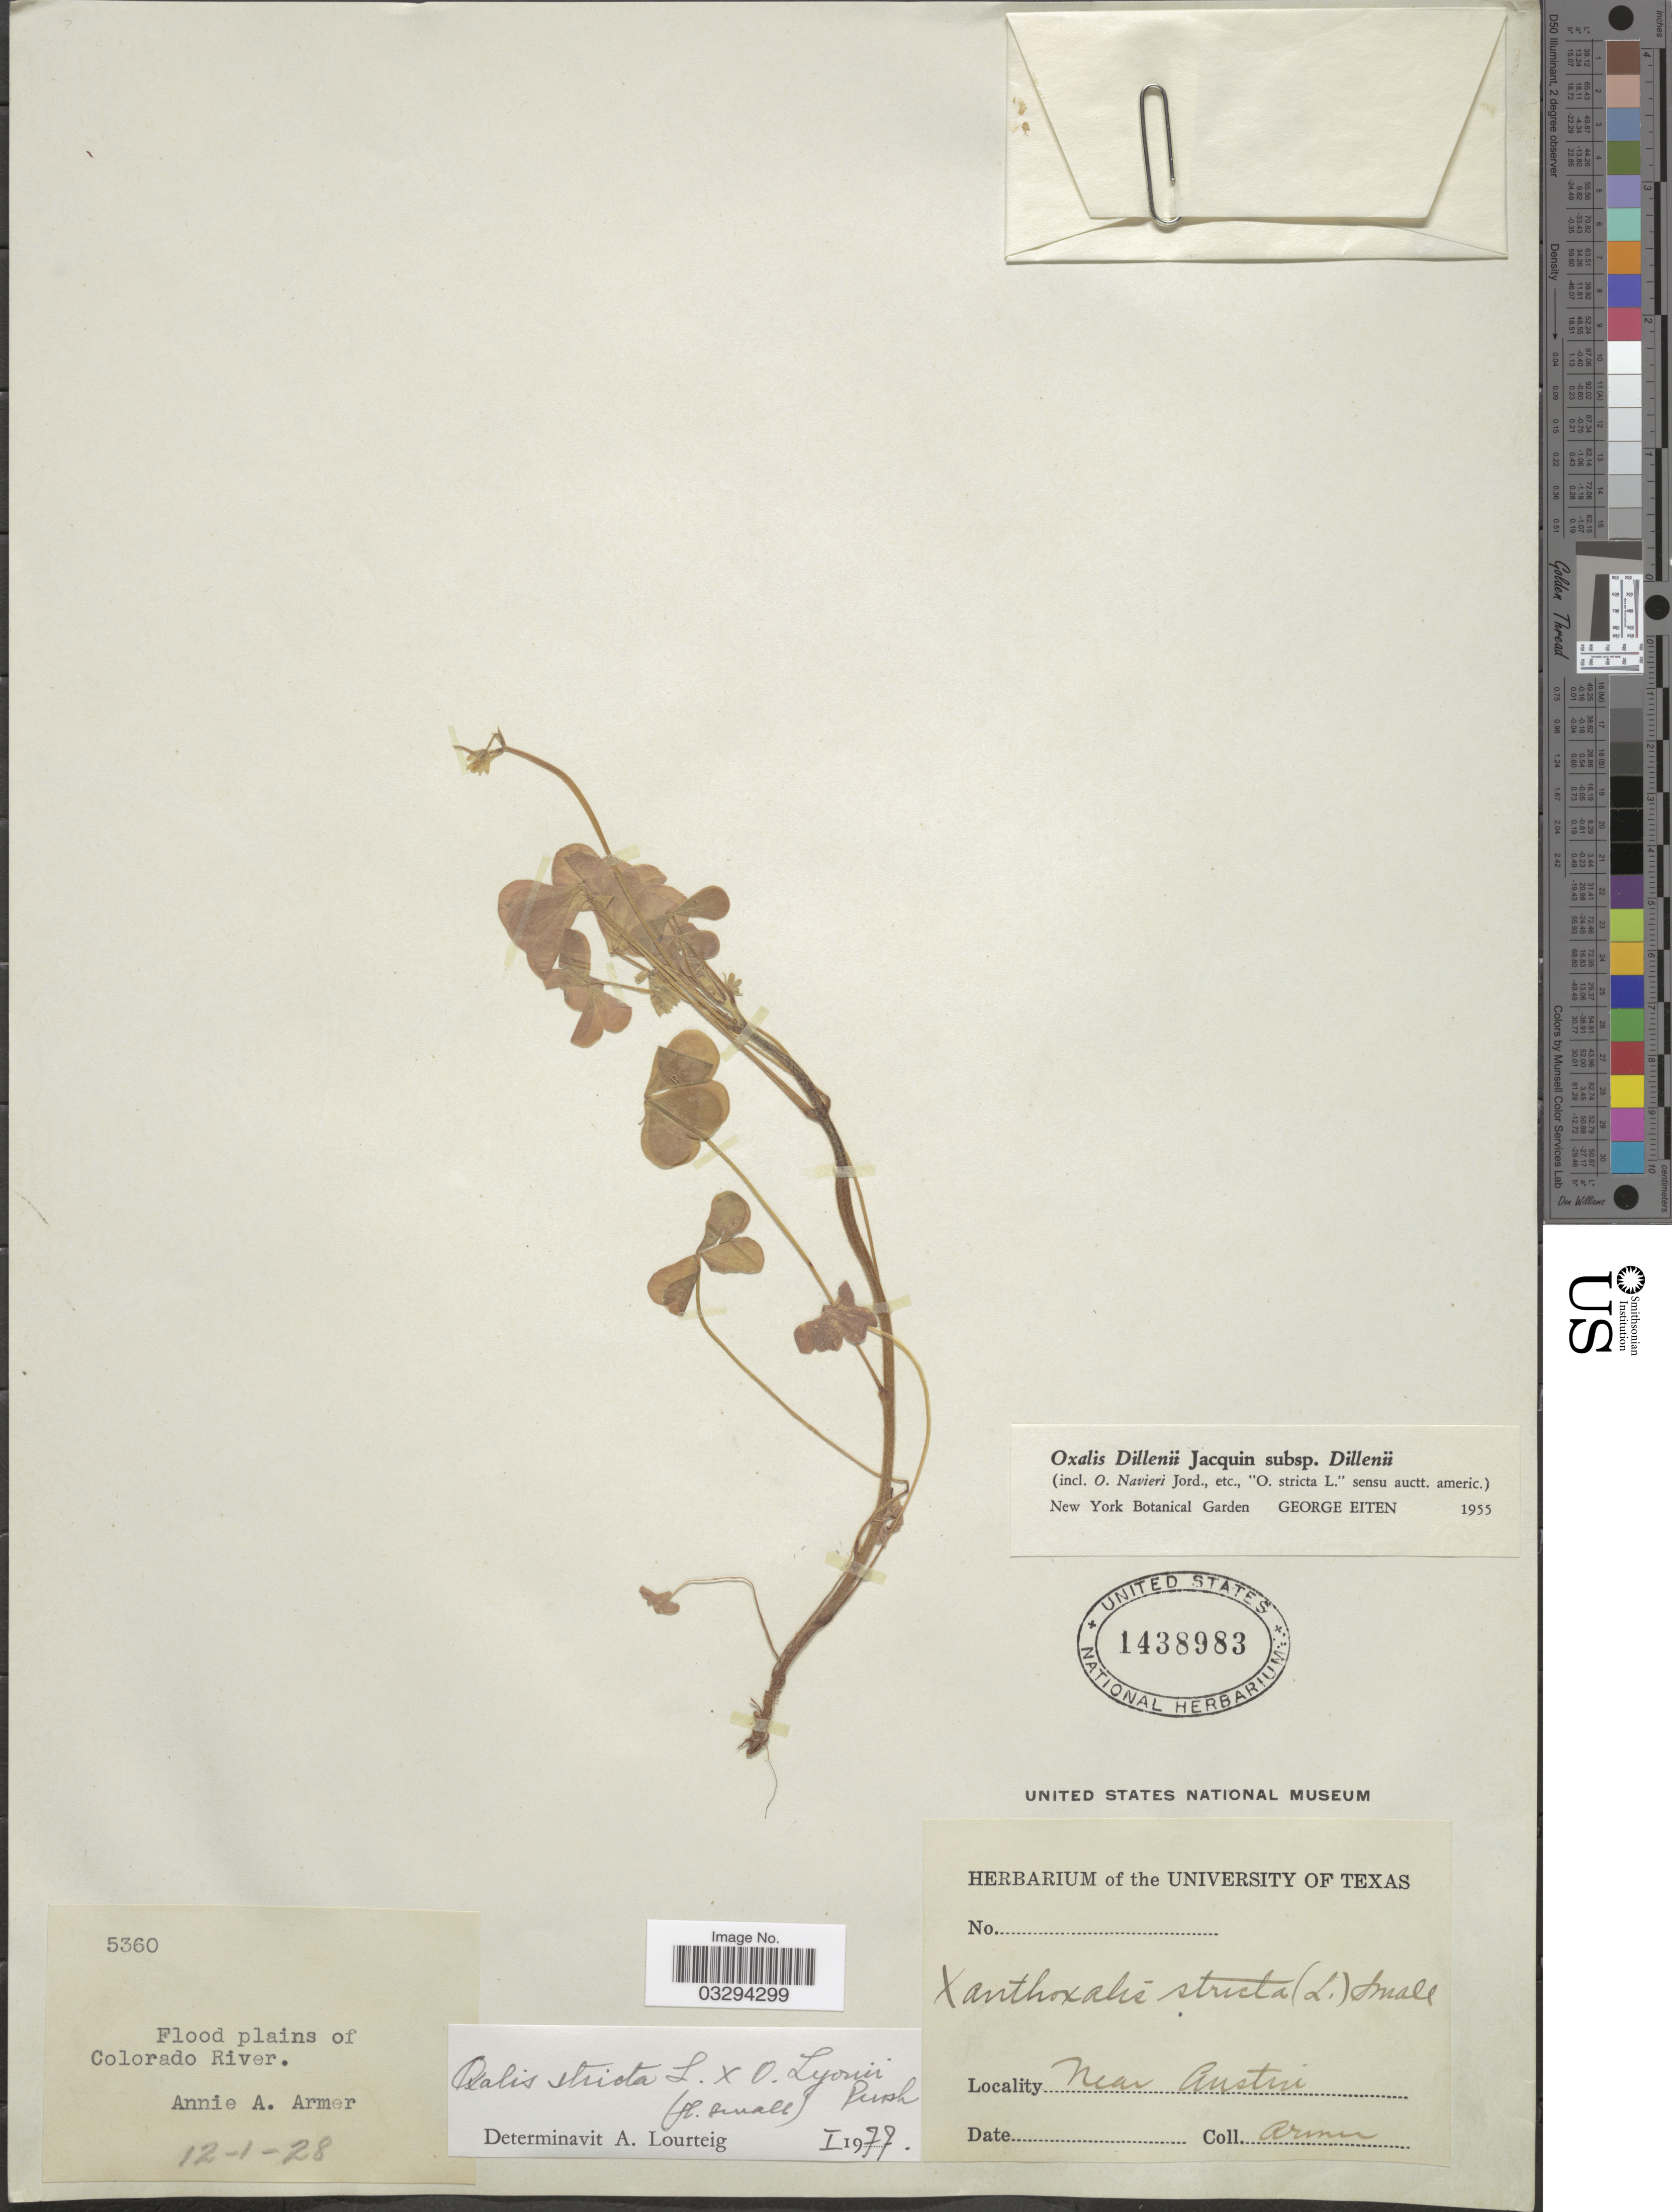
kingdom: Plantae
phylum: Tracheophyta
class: Magnoliopsida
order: Oxalidales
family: Oxalidaceae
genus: Oxalis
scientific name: Oxalis lyonii x O. stricta L.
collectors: A. Armer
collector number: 5360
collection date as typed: Transcribed d/m/y: 12/1/28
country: United States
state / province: Texas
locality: Flood plains of Colorado River. Near Austin.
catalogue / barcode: US 1438983